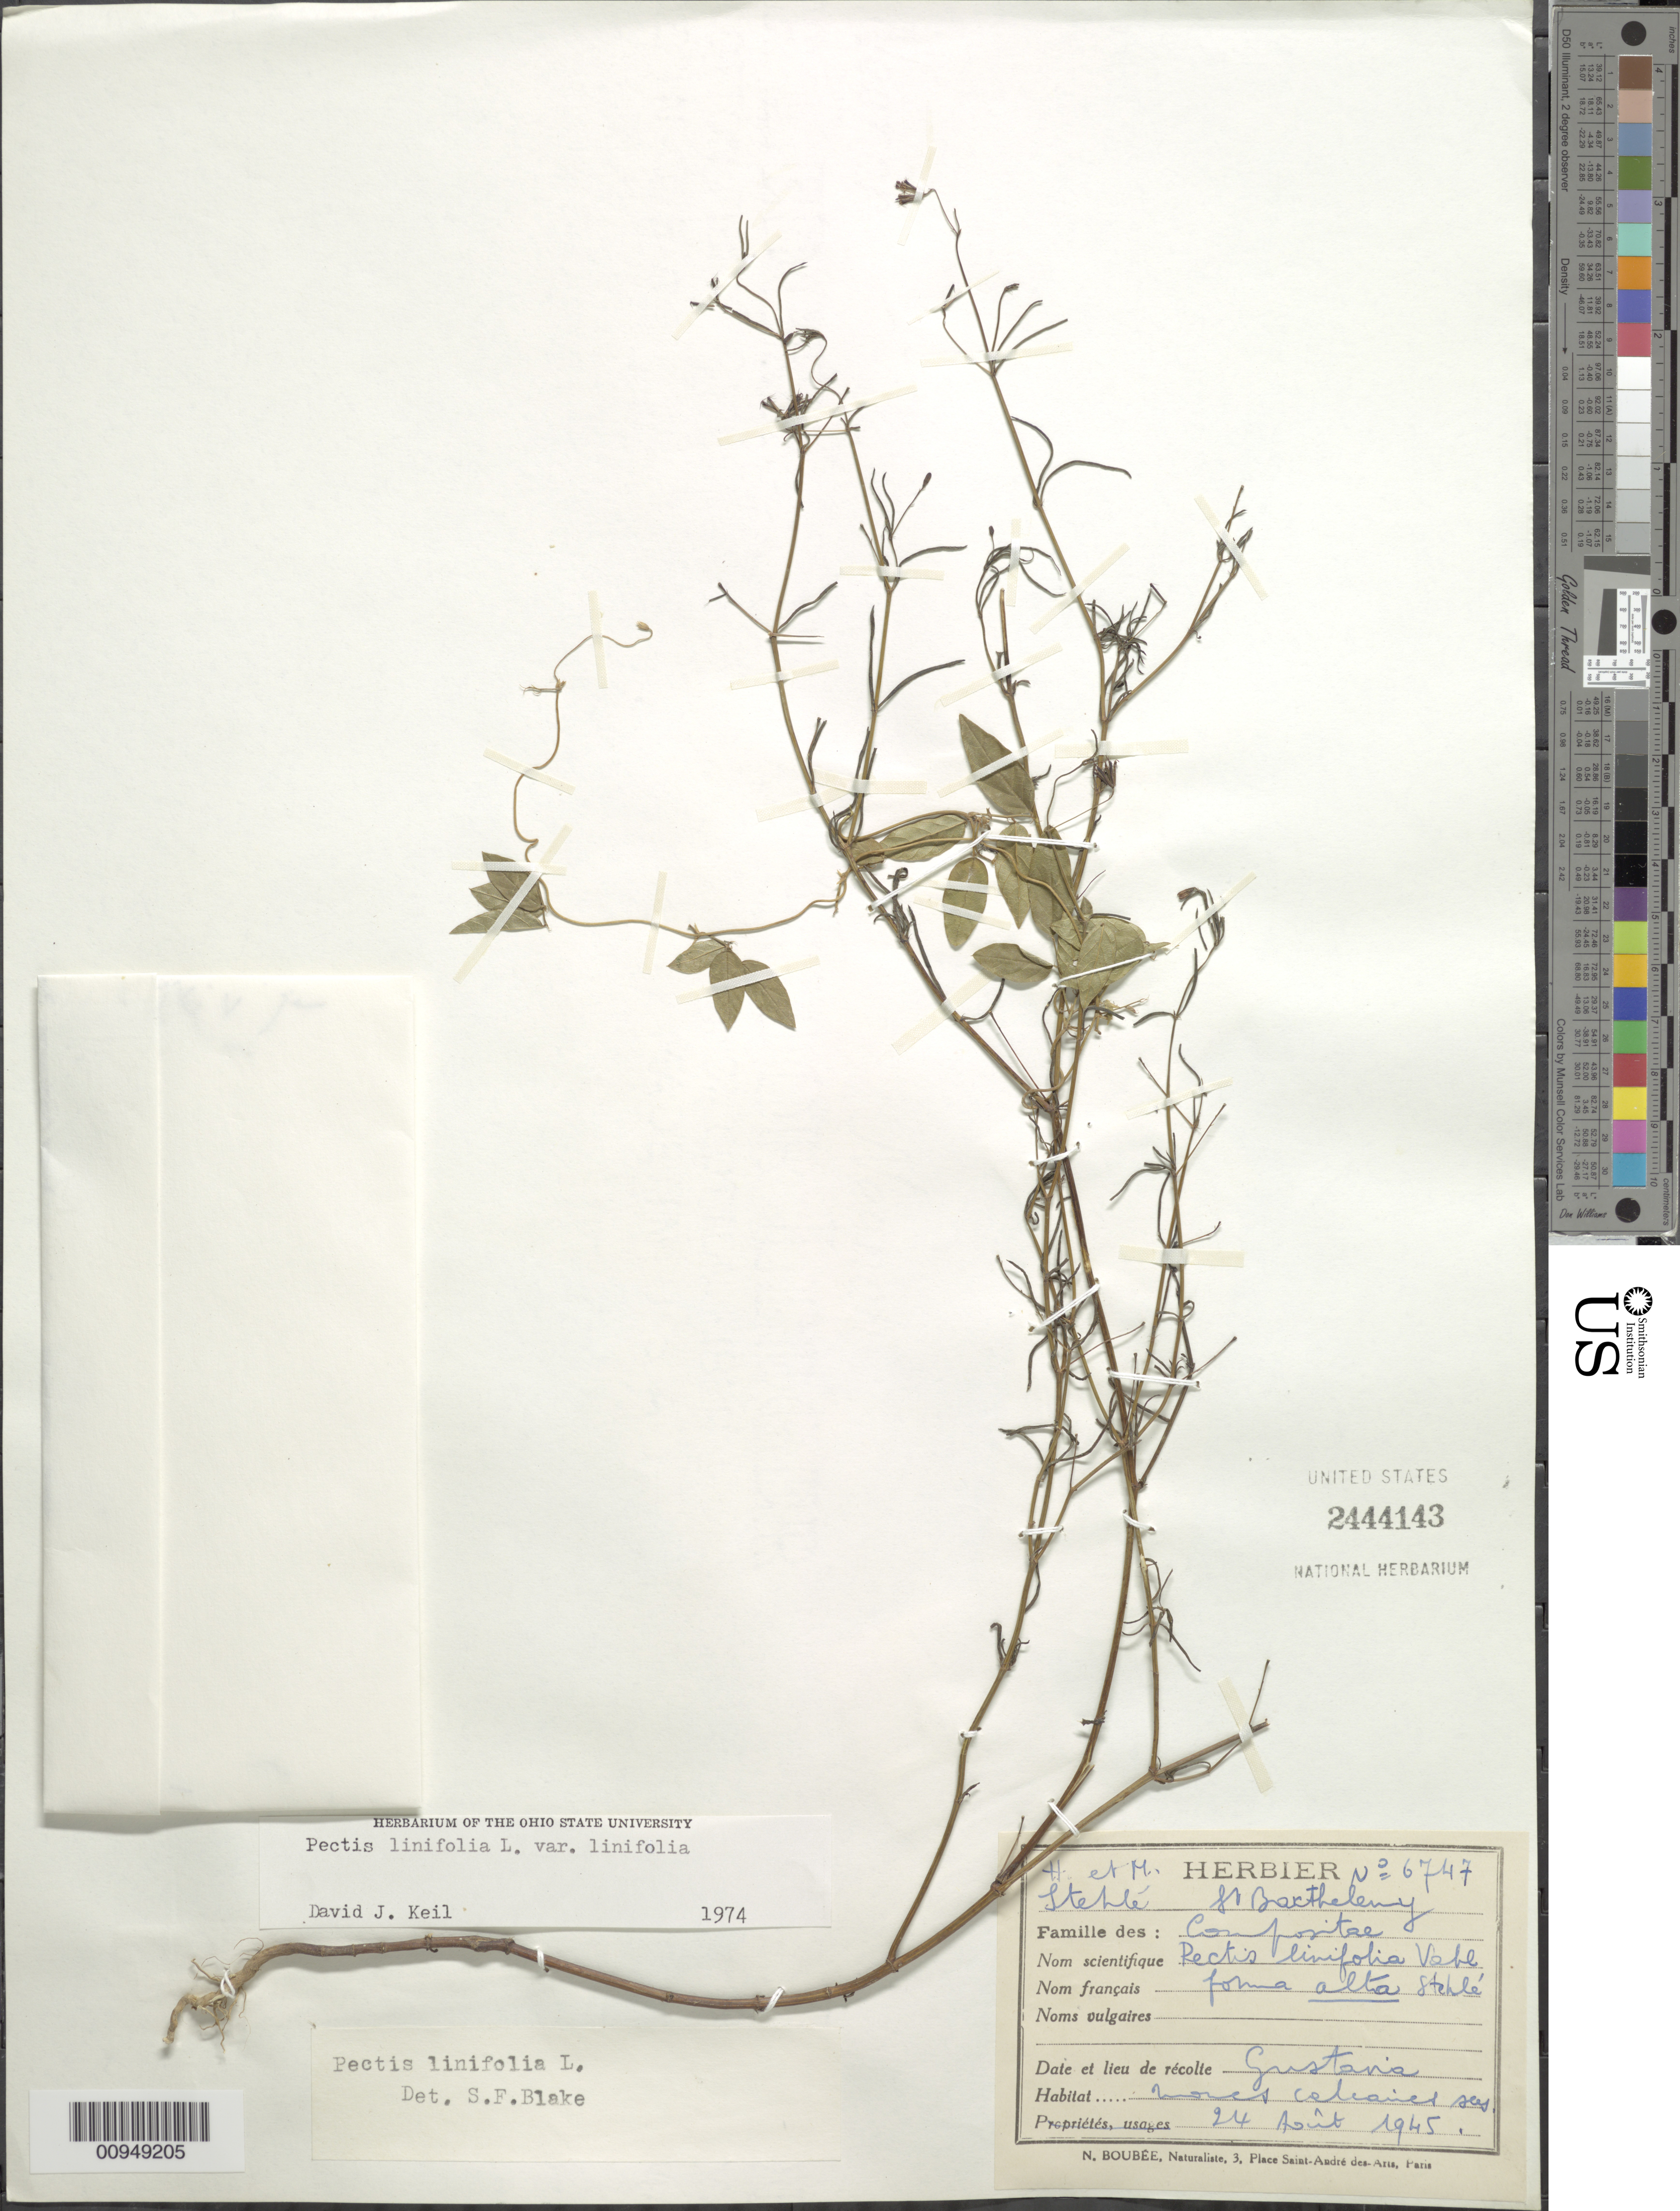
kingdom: Plantae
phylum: Tracheophyta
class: Magnoliopsida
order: Asterales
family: Asteraceae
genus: Pectis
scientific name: Pectis linifolia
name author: L.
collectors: H. Stehlé & M. Stehlé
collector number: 6747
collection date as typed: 24 Aug 1945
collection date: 1945-08-24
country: Saint Barthélemy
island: St. Barthélemy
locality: Gustavia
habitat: Mornes "calcaires" secs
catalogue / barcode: US 2444143